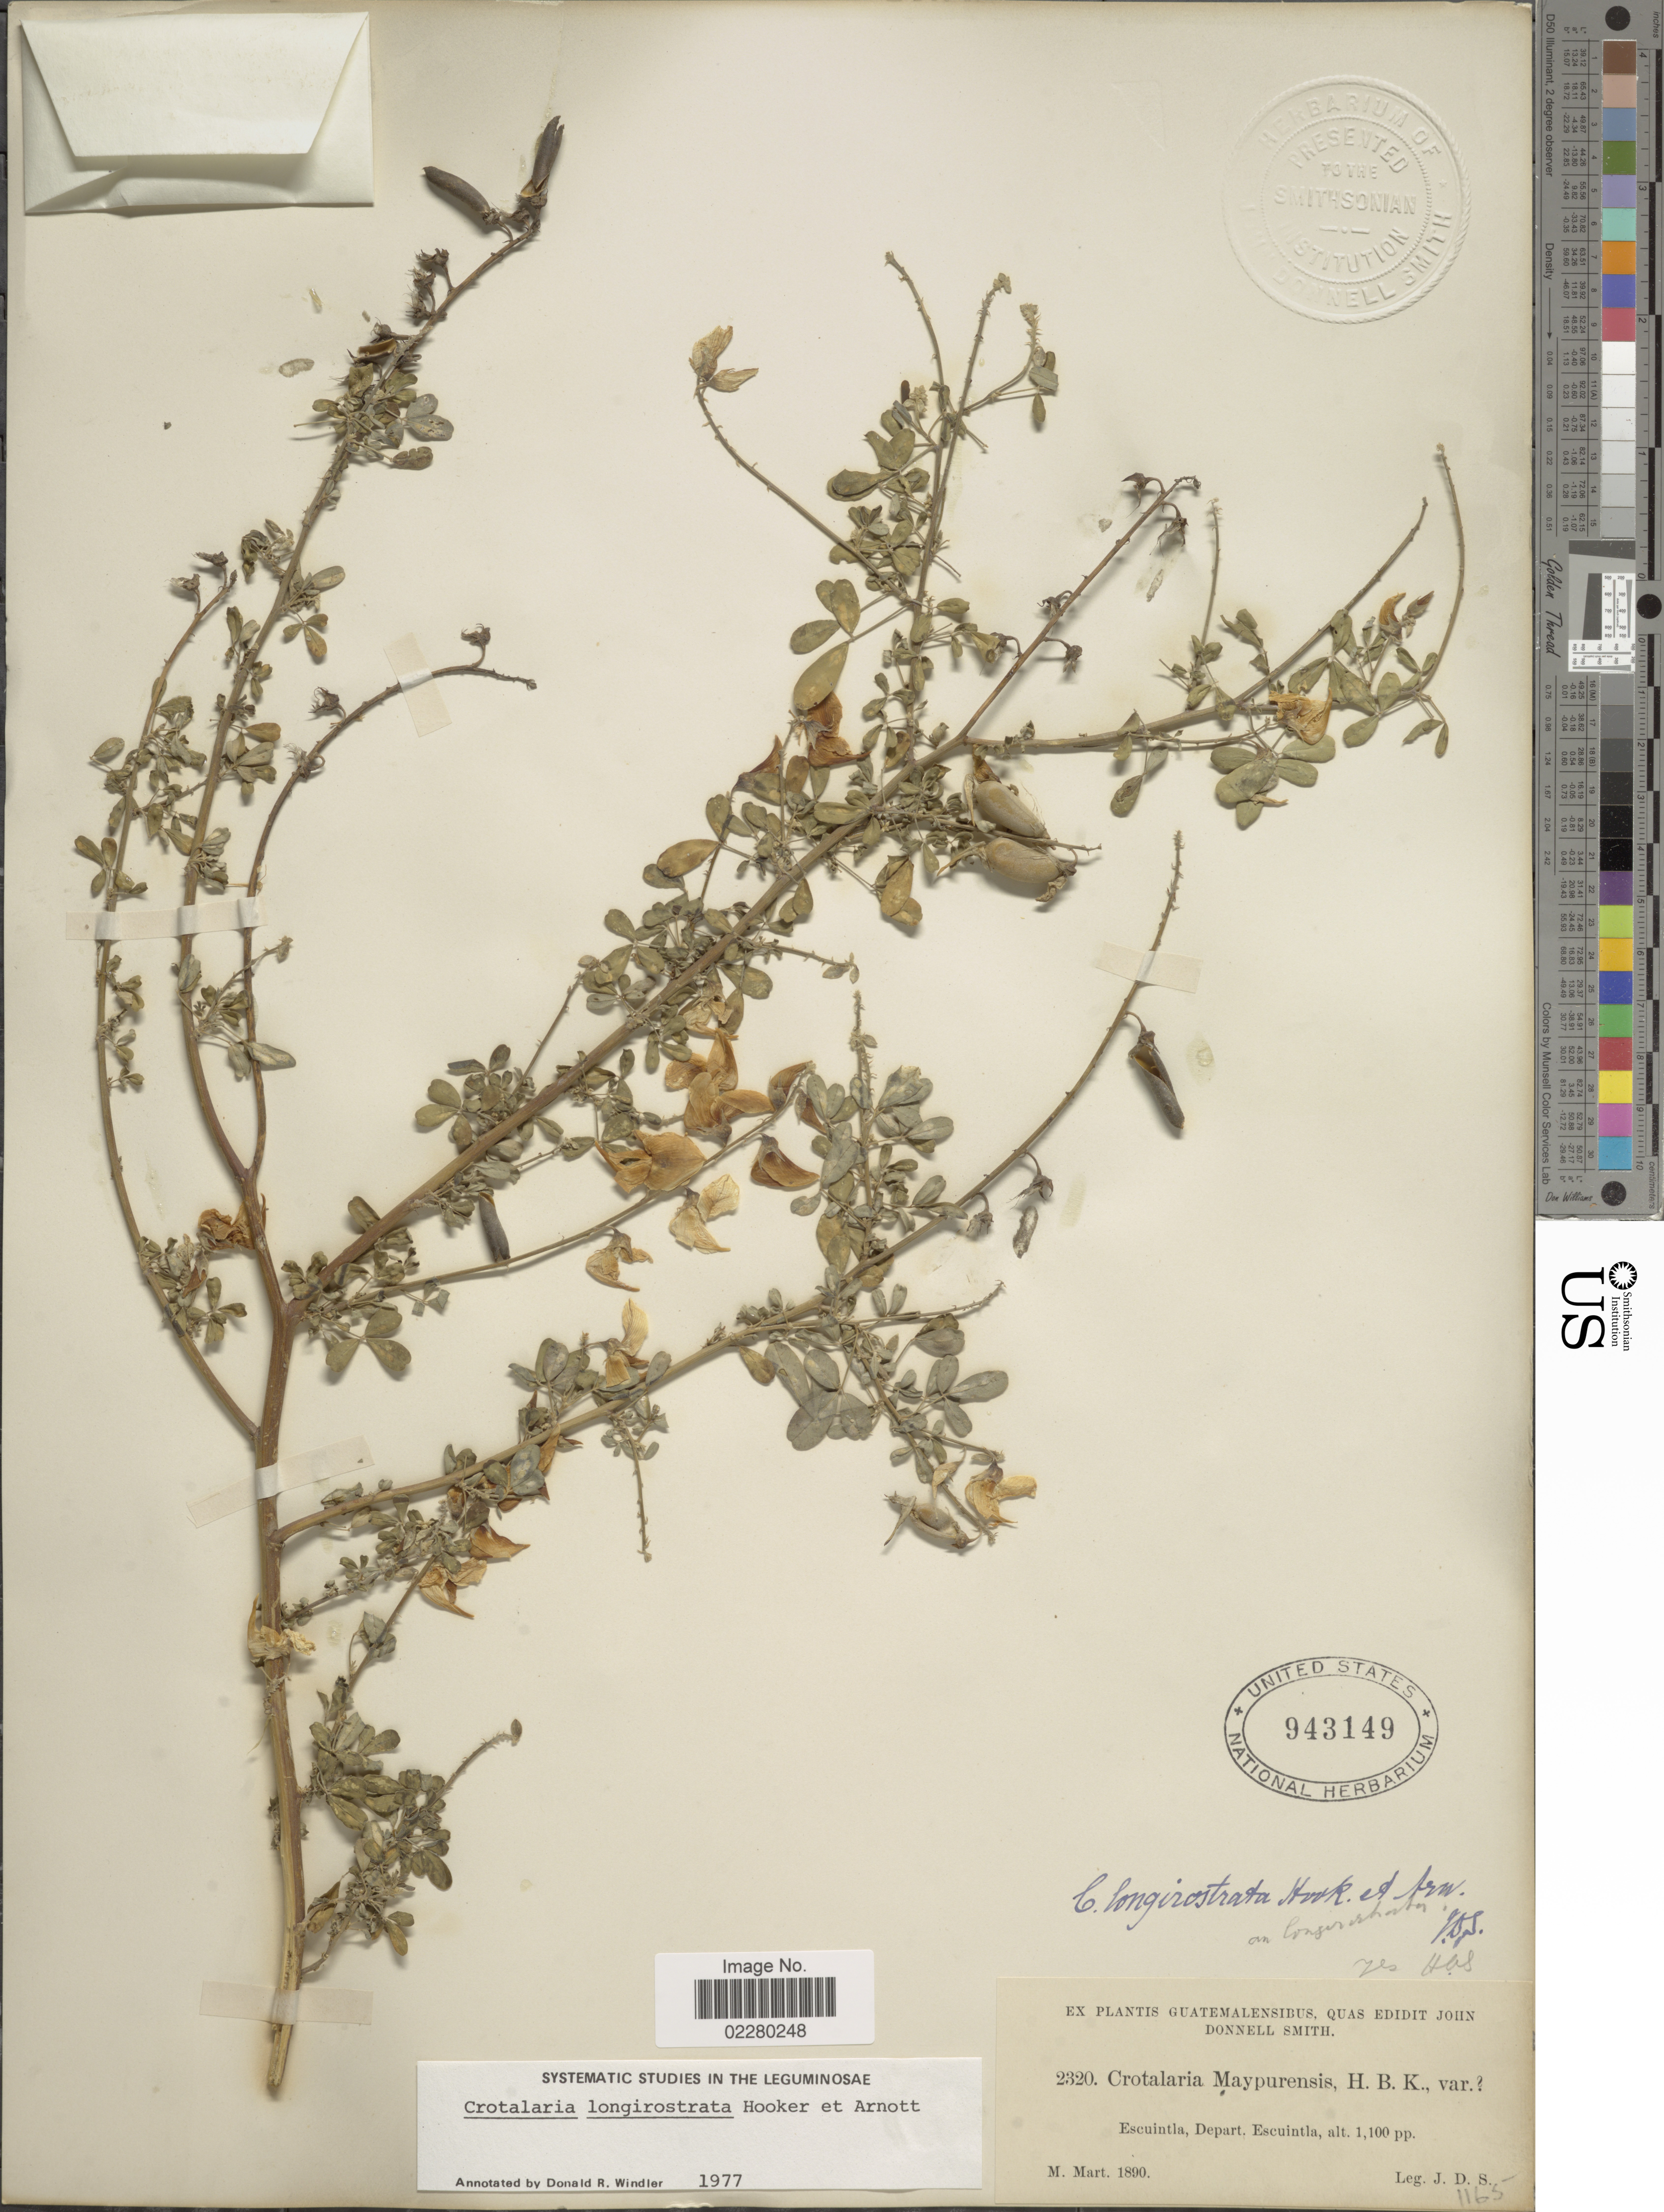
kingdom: Plantae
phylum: Tracheophyta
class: Magnoliopsida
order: Fabales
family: Fabaceae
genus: Crotalaria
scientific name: Crotalaria longirostrata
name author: Hook. & Arn.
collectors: J. Donnell Smith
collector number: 2320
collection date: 1890-03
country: Guatemala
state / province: Escuintla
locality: Escuintla, Depart. Escuintla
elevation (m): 335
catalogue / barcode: US 943149